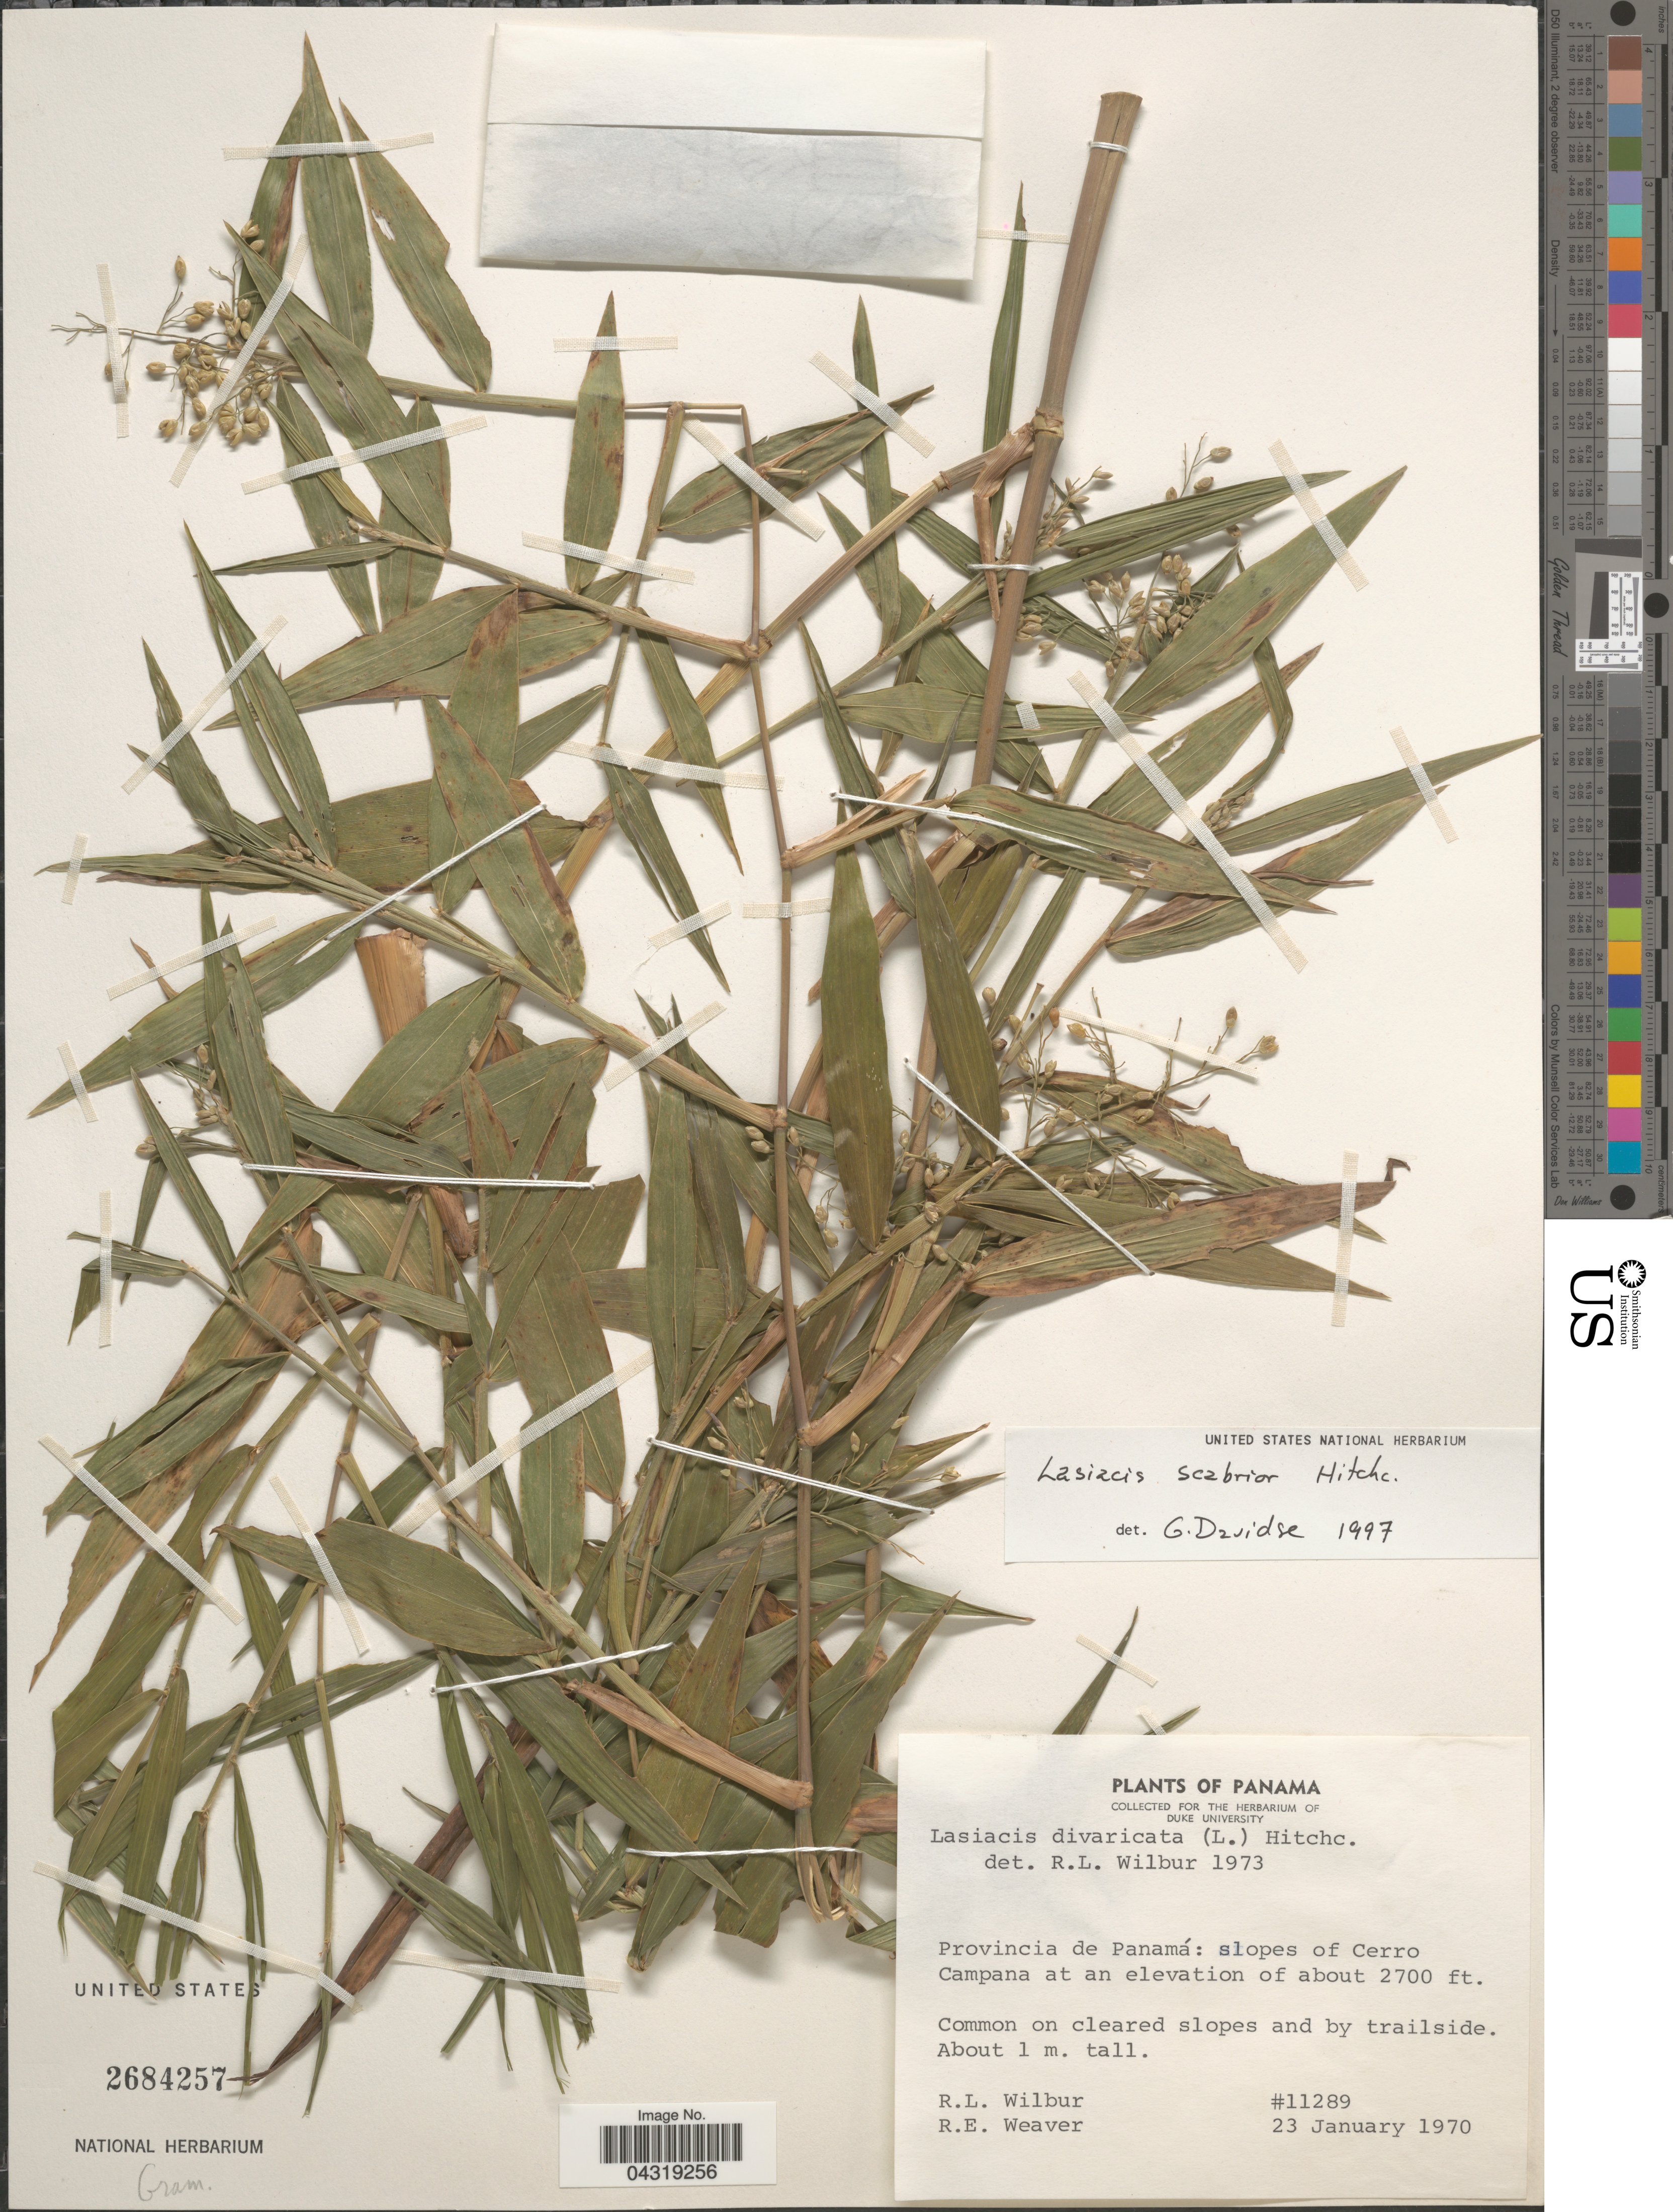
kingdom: Plantae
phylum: Tracheophyta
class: Liliopsida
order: Poales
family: Poaceae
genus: Lasiacis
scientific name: Lasiacis scabrior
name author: Hitchc.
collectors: R. L. Wilbur & R. E. Weaver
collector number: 11289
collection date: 1970-01-23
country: Panama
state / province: Panamá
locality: Provincia de Panamá: slopes of Cerro Campana.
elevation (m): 823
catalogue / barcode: US 2684257